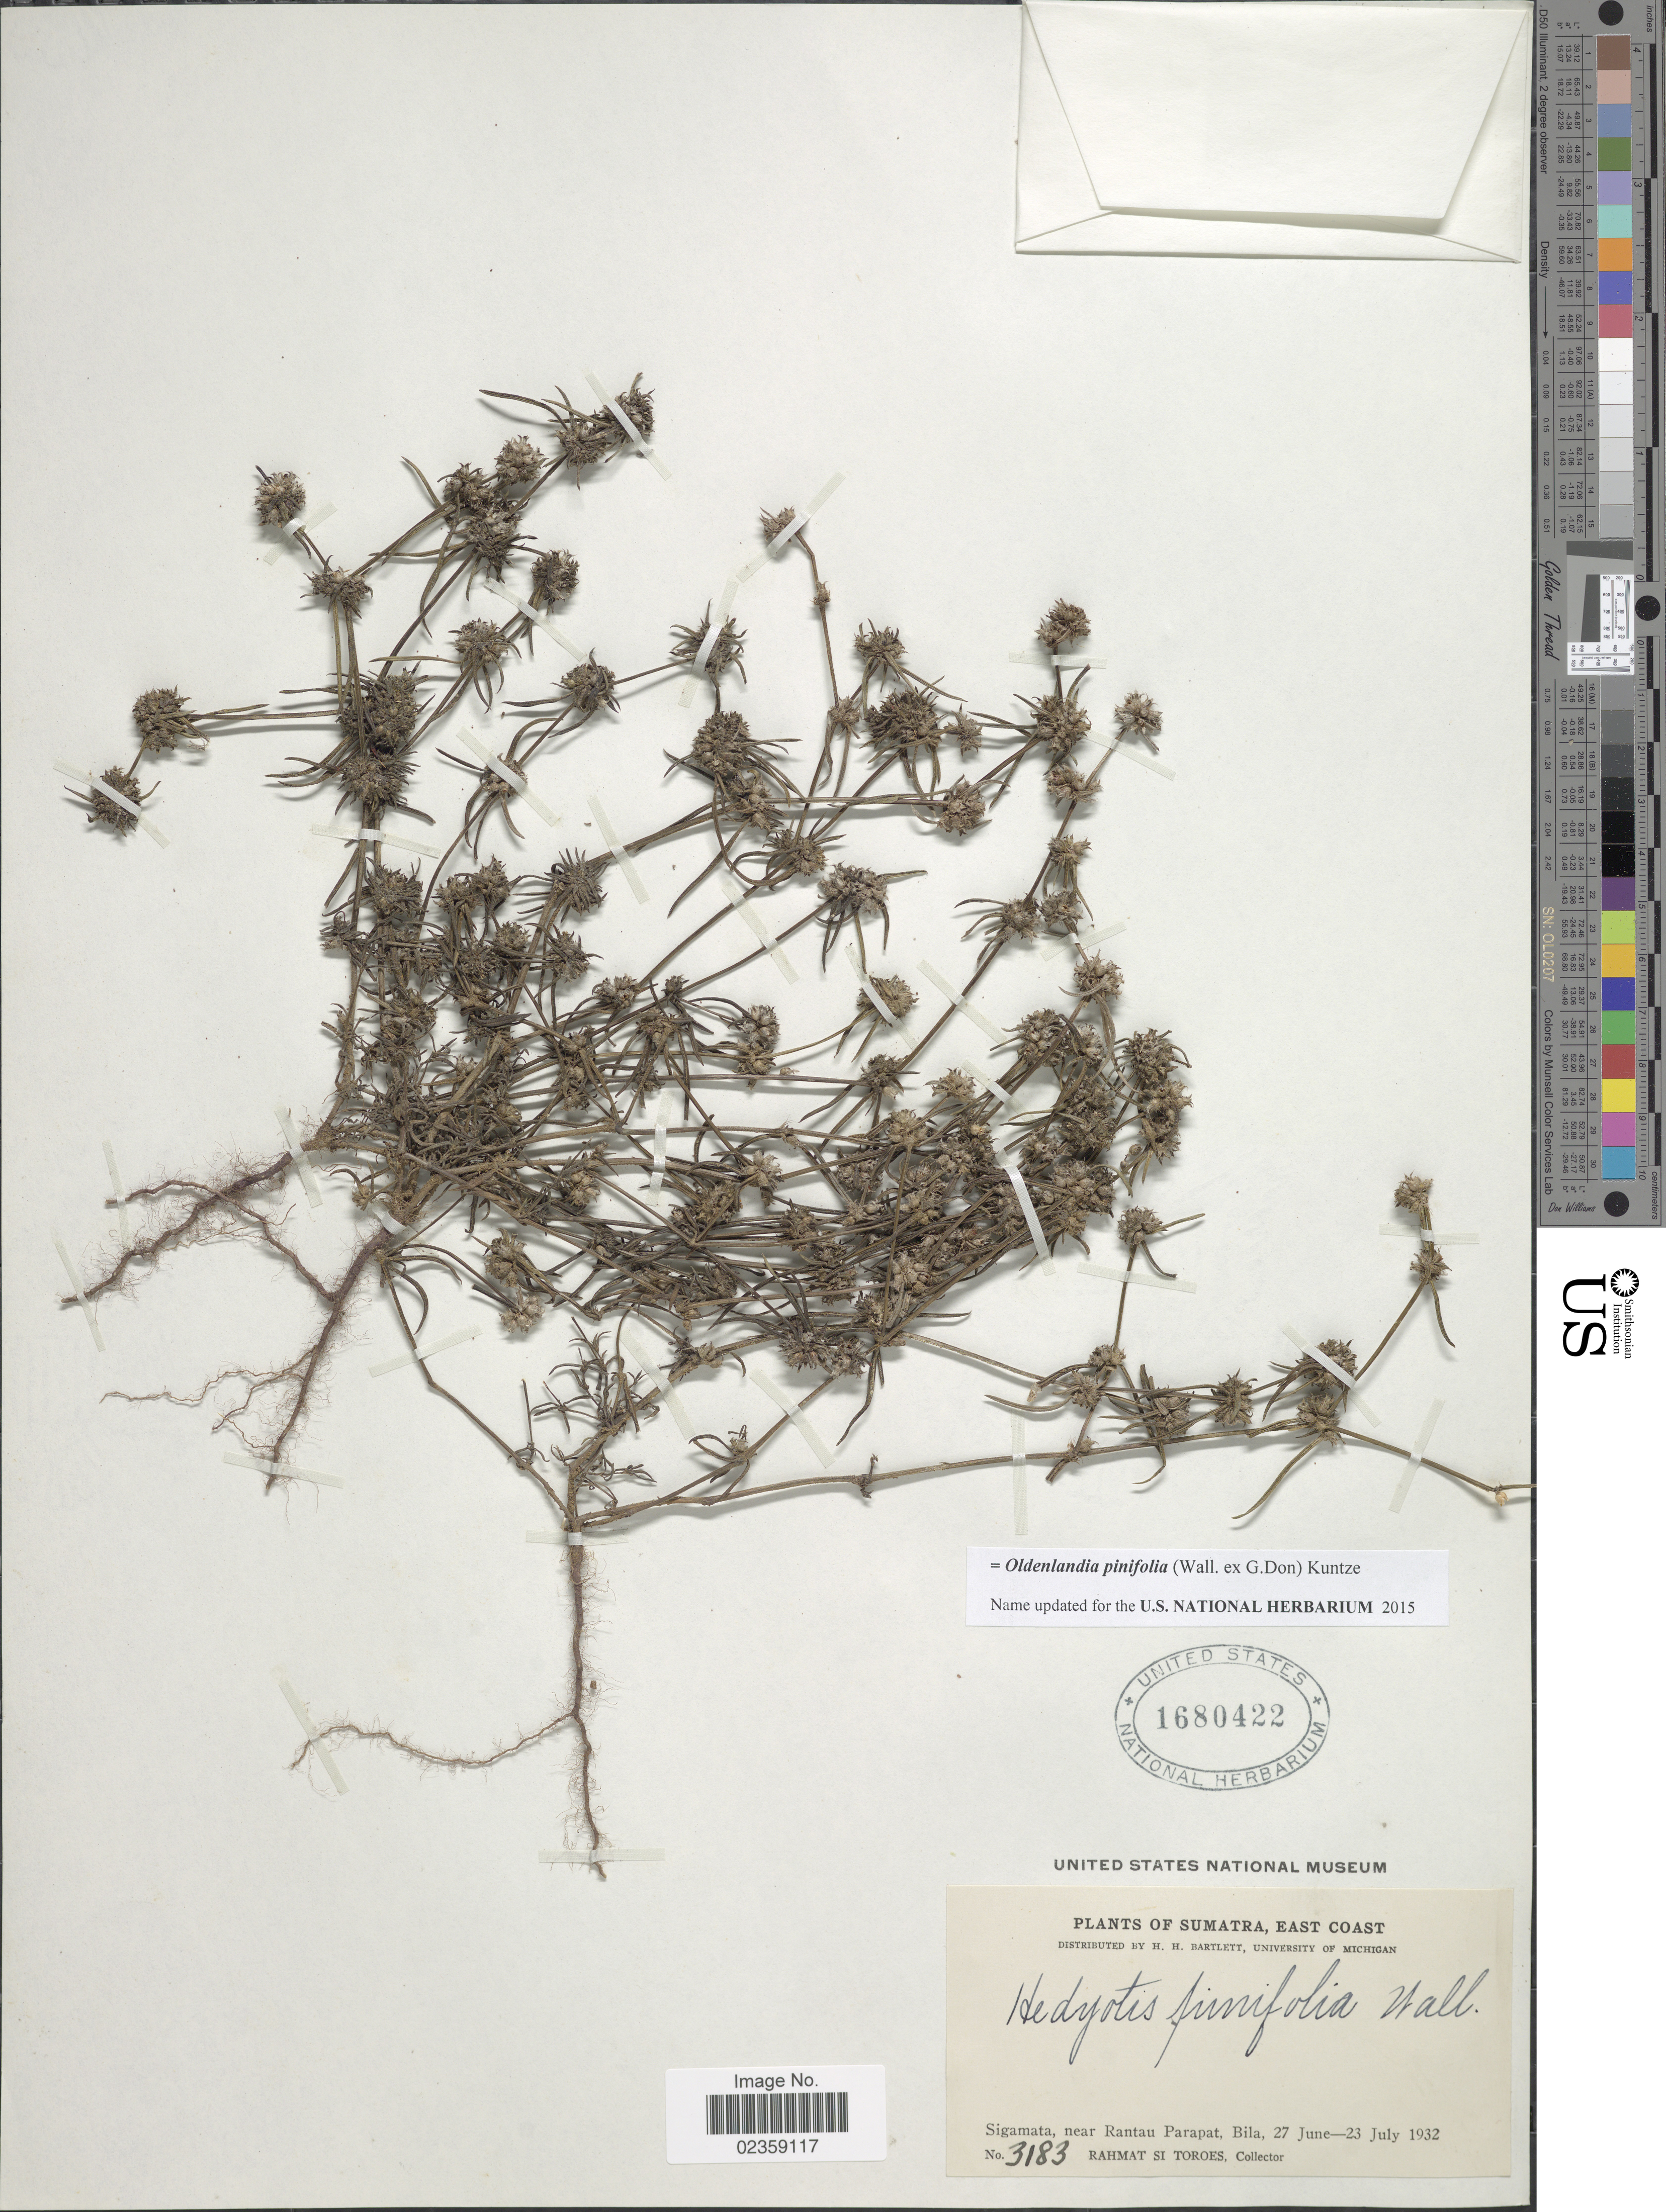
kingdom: Plantae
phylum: Tracheophyta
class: Magnoliopsida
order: Gentianales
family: Rubiaceae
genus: Oldenlandia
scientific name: Oldenlandia pinifolia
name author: (Wall. ex G. Don) Kuntze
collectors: Rahmat Si Boeea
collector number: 3183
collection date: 1932-06-27/1932-07-23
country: Indonesia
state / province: Sumatra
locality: Sumatra, East Coast. Sigamata, near Rantau Parapat, Bila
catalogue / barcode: US 1680422